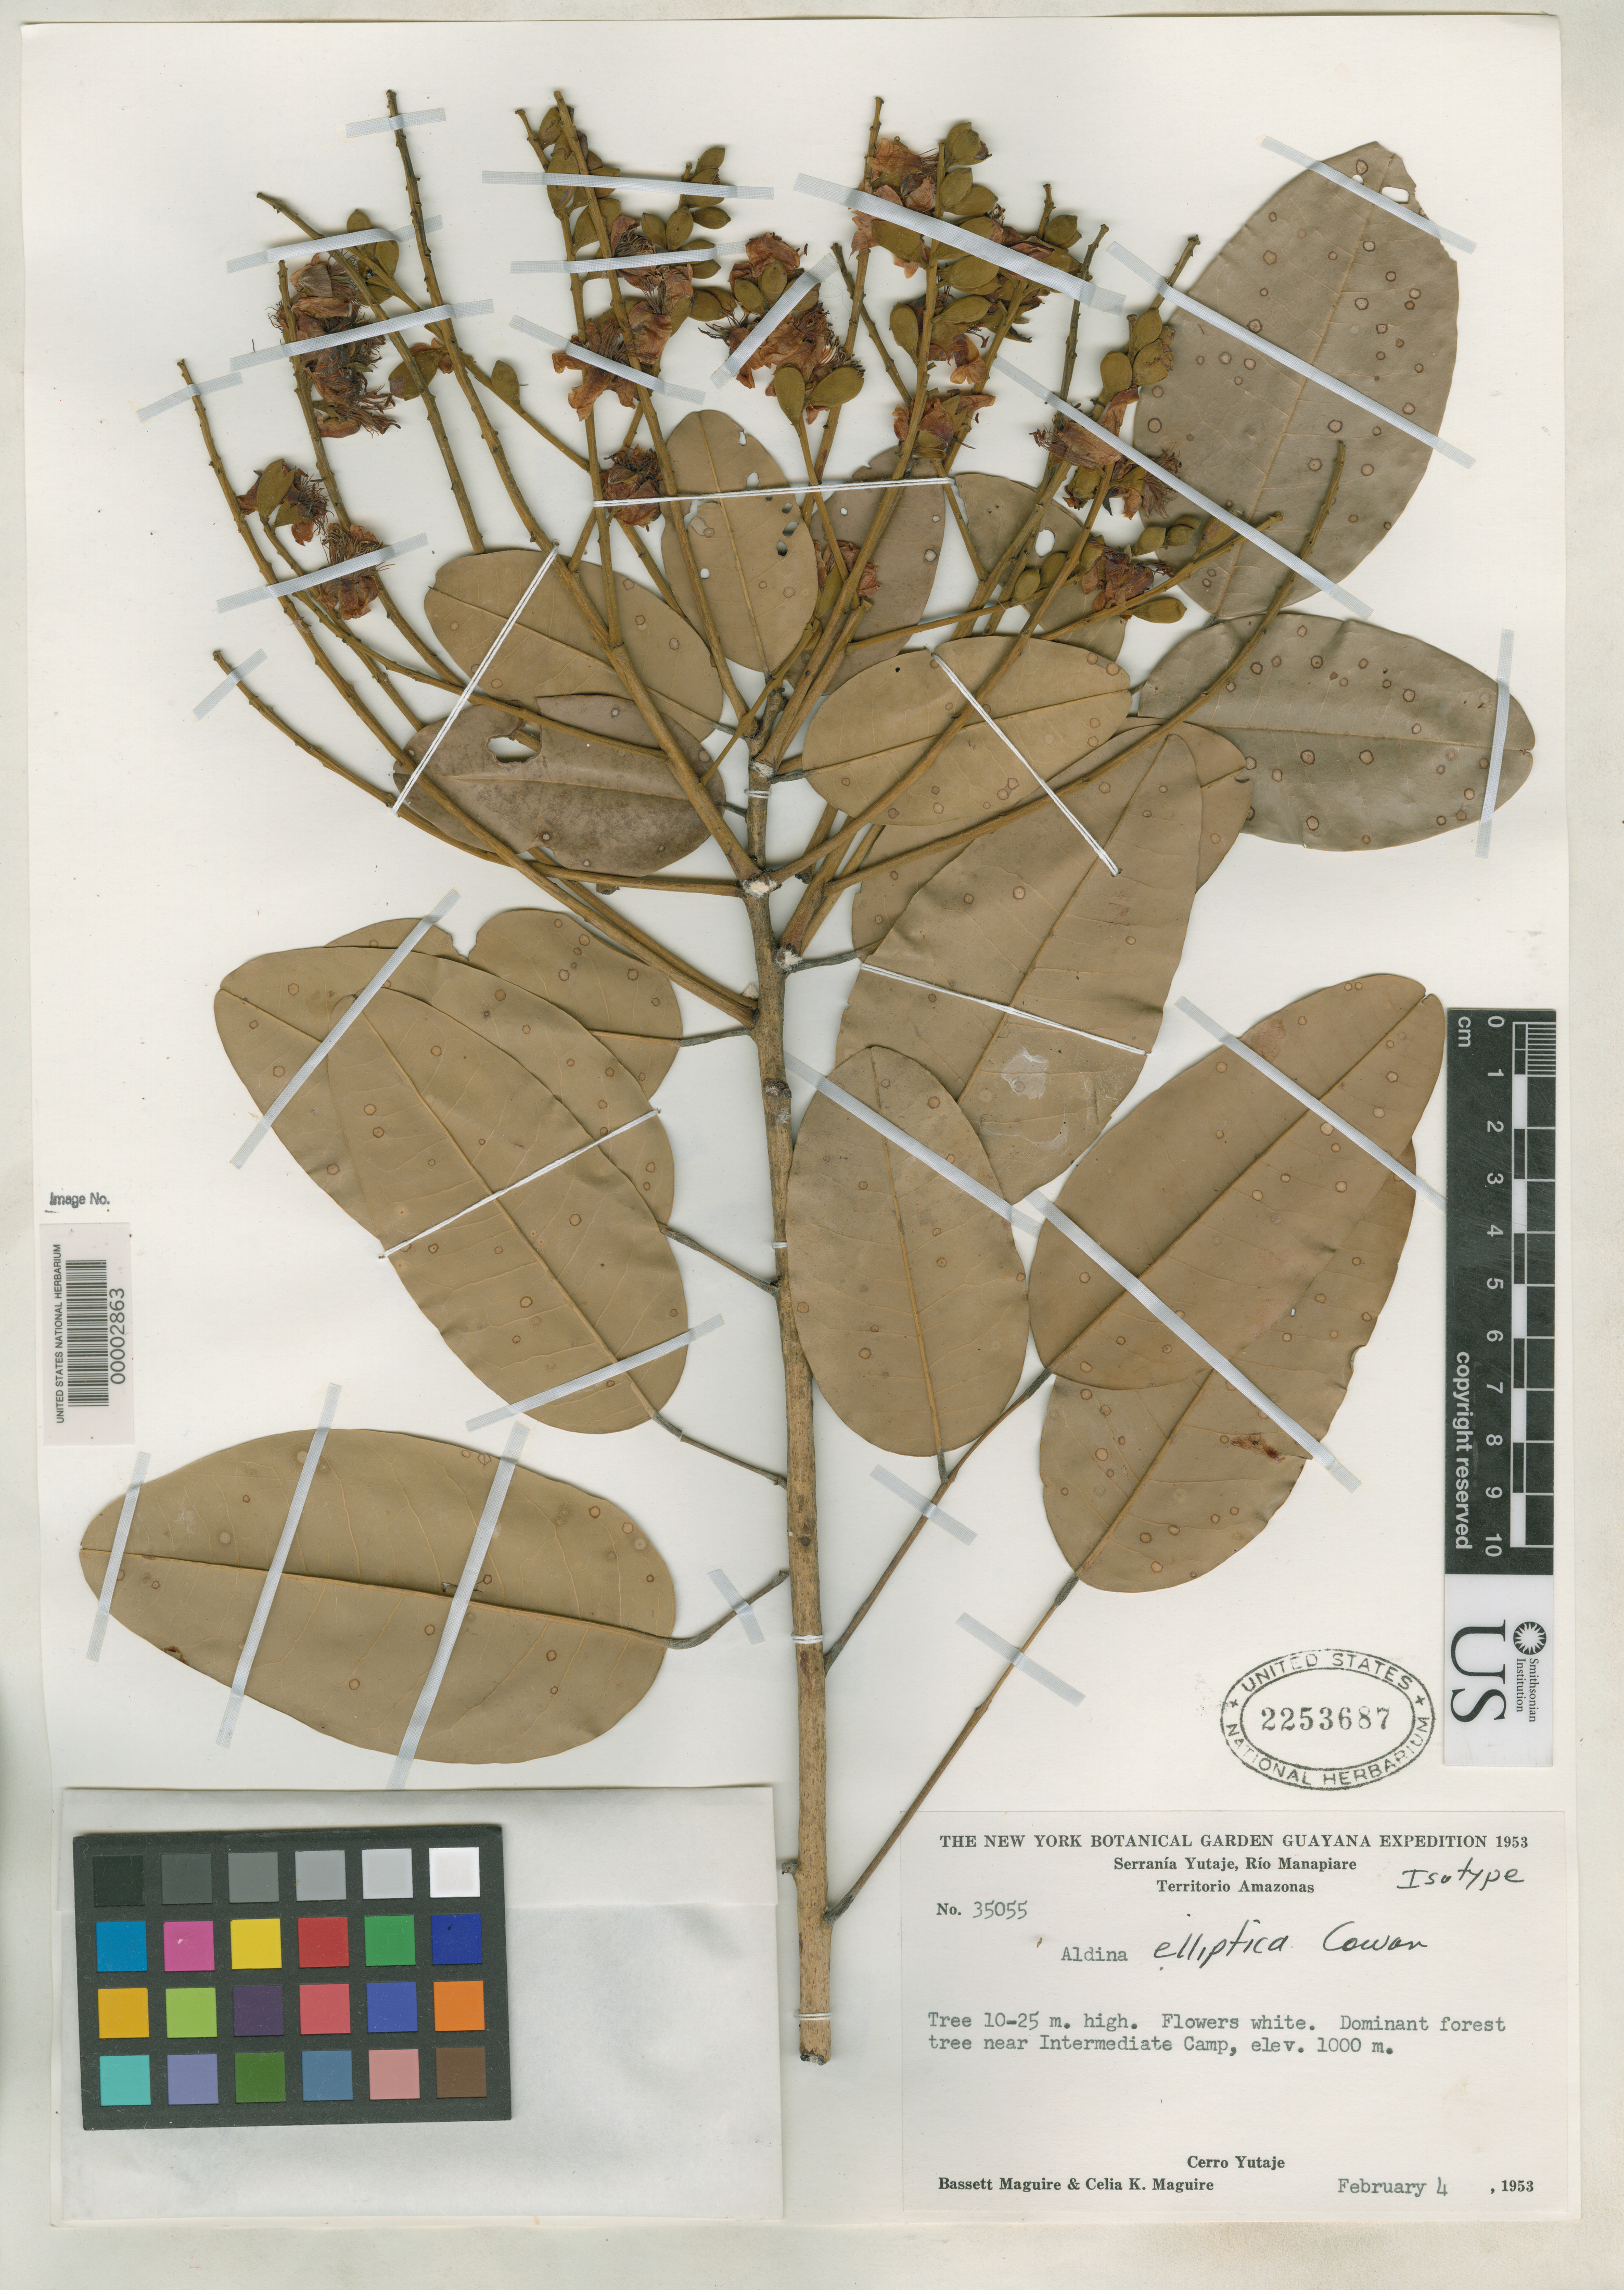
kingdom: Plantae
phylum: Tracheophyta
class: Magnoliopsida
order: Fabales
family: Fabaceae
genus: Aldina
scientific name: Aldina elliptica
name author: R.S. Cowan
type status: Isotype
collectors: B. Maguire & C. K. Maguire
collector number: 35055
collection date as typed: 04 Feb 1953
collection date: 1953-02-04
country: Venezuela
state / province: Amazonas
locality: Near Intermediata camp, Serrania Yutaje, Rio Manapiure.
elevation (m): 1000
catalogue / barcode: US 2253687